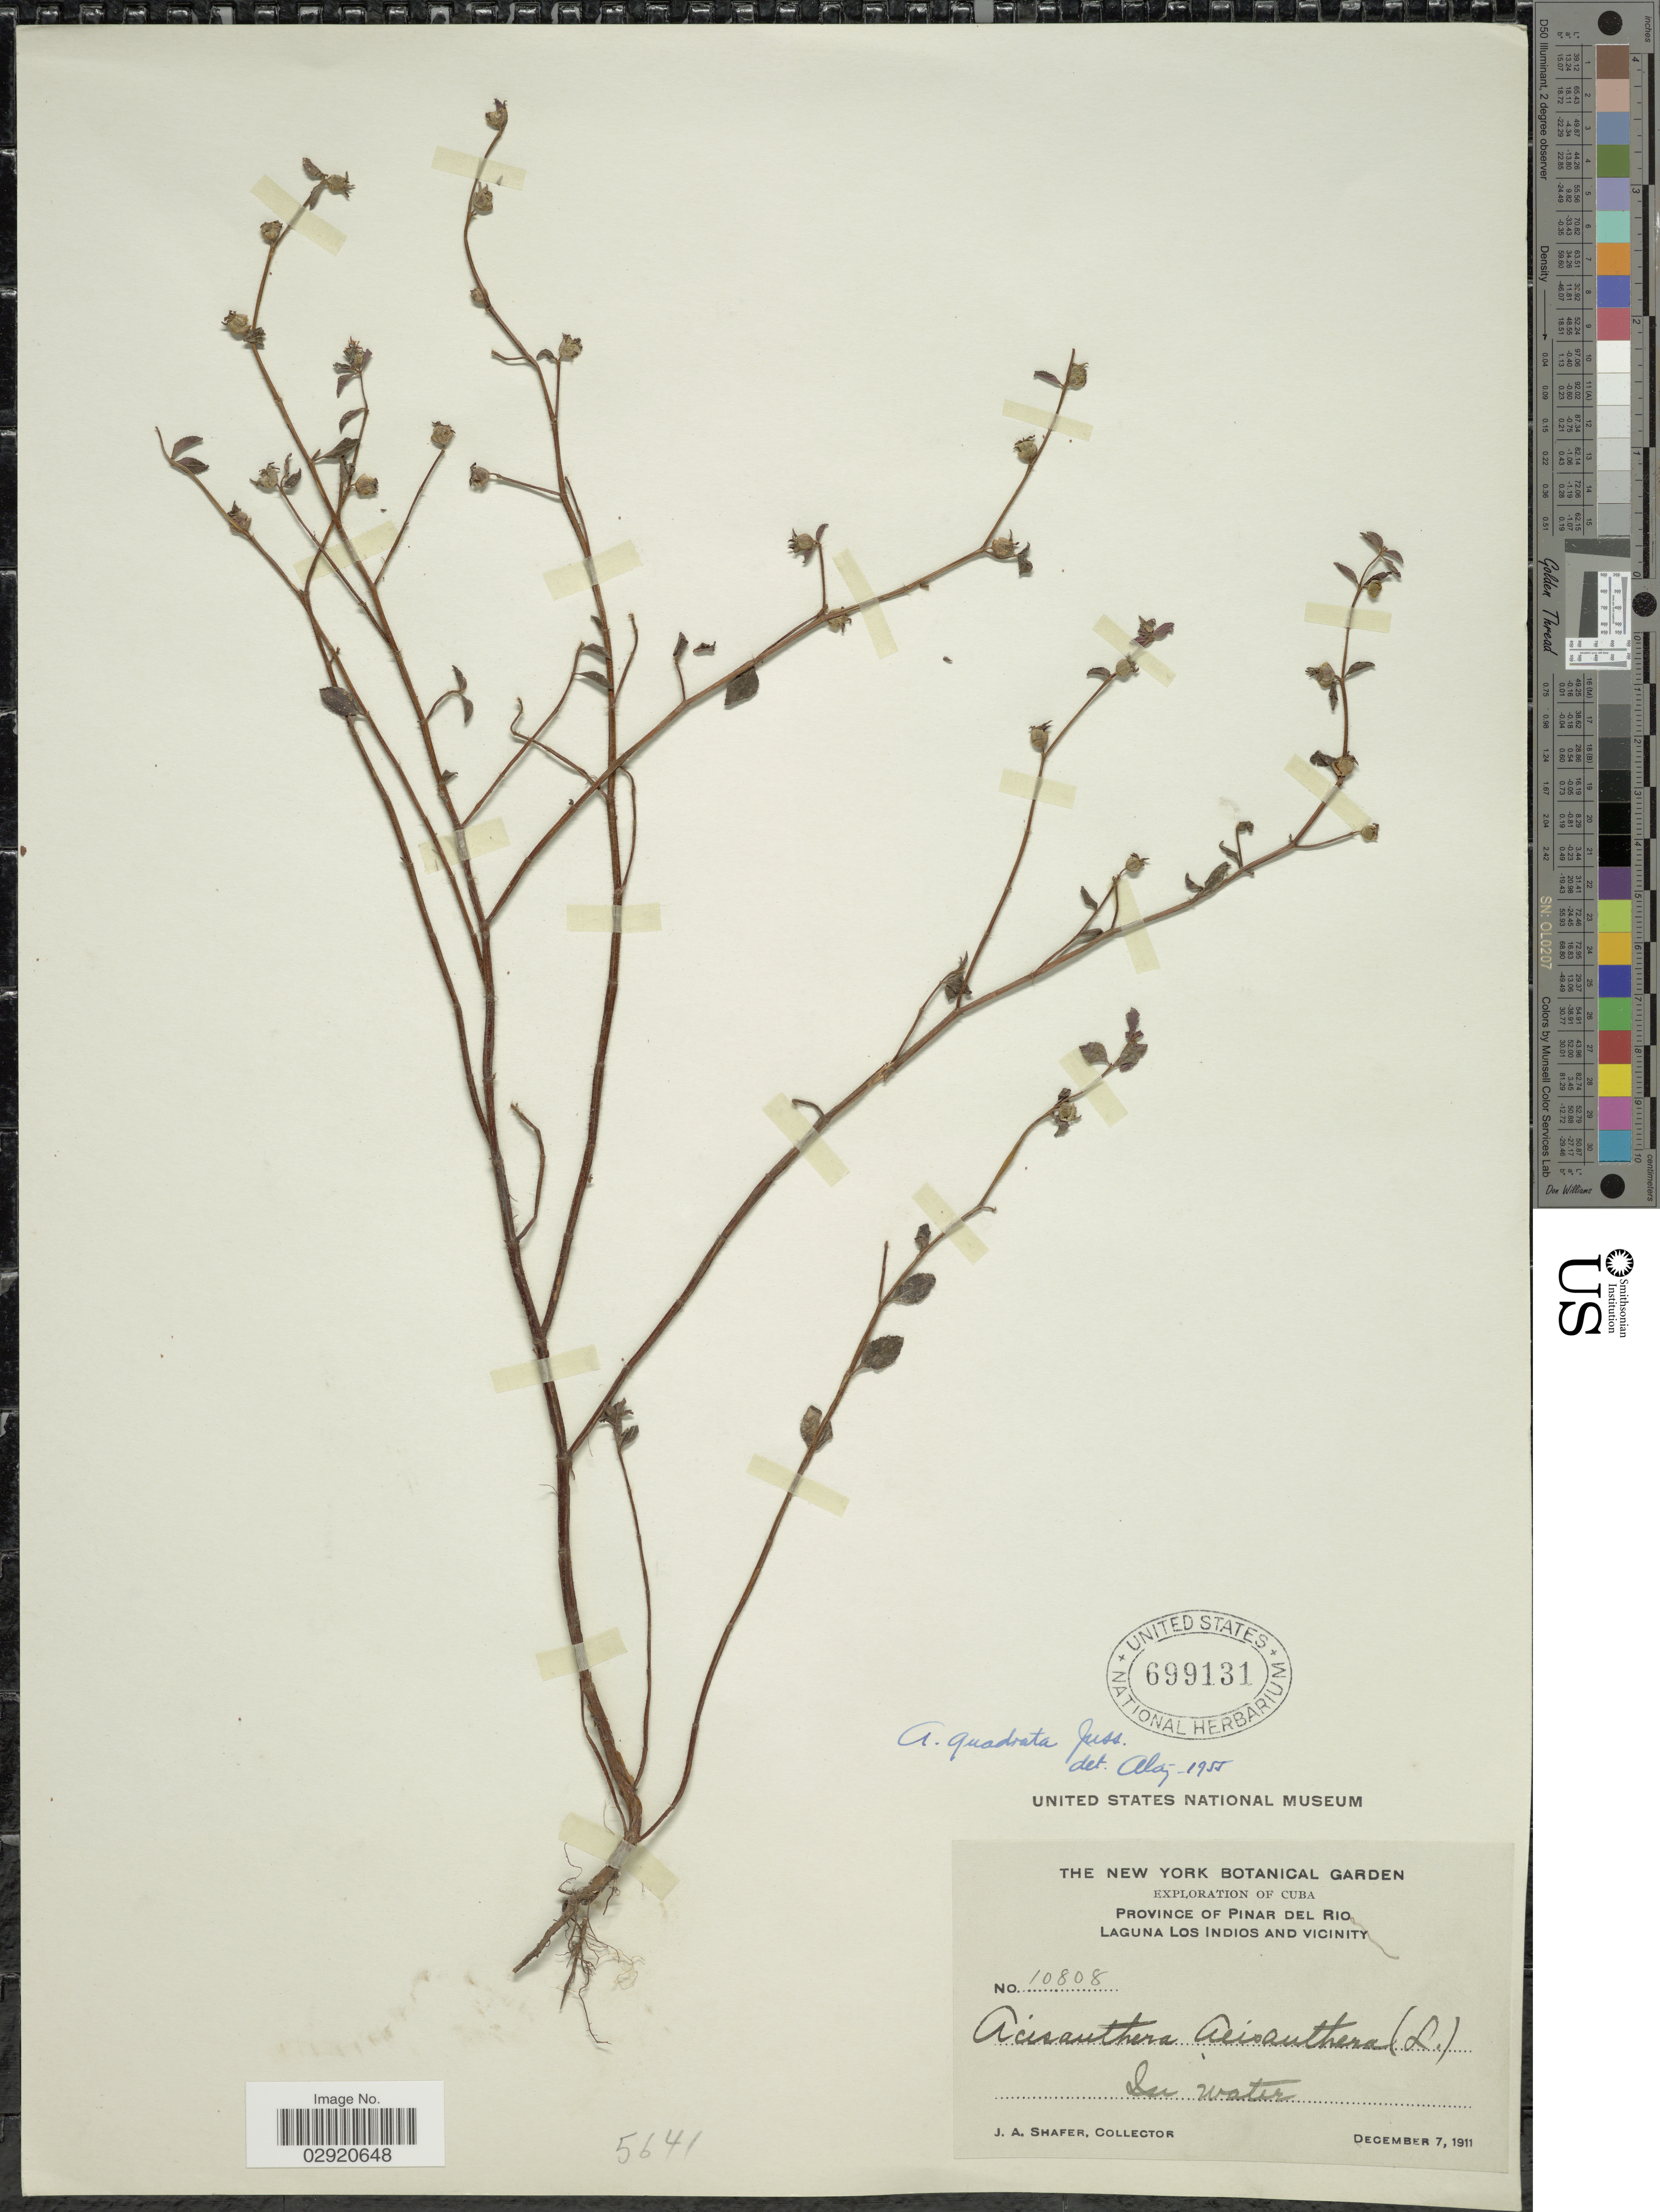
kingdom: Plantae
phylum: Tracheophyta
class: Magnoliopsida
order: Myrtales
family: Melastomataceae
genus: Acisanthera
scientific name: Acisanthera erecta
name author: Gleason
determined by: Nunes da Silva, Diego, (RB), Jardim Botanico do Rio de Janeiro - Herbario (BRAZIL)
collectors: J. A. Shafer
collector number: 10808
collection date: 1911-12-07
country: Cuba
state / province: Pinar del Río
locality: Laguna Los Indios and Vicinity.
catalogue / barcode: US 699131